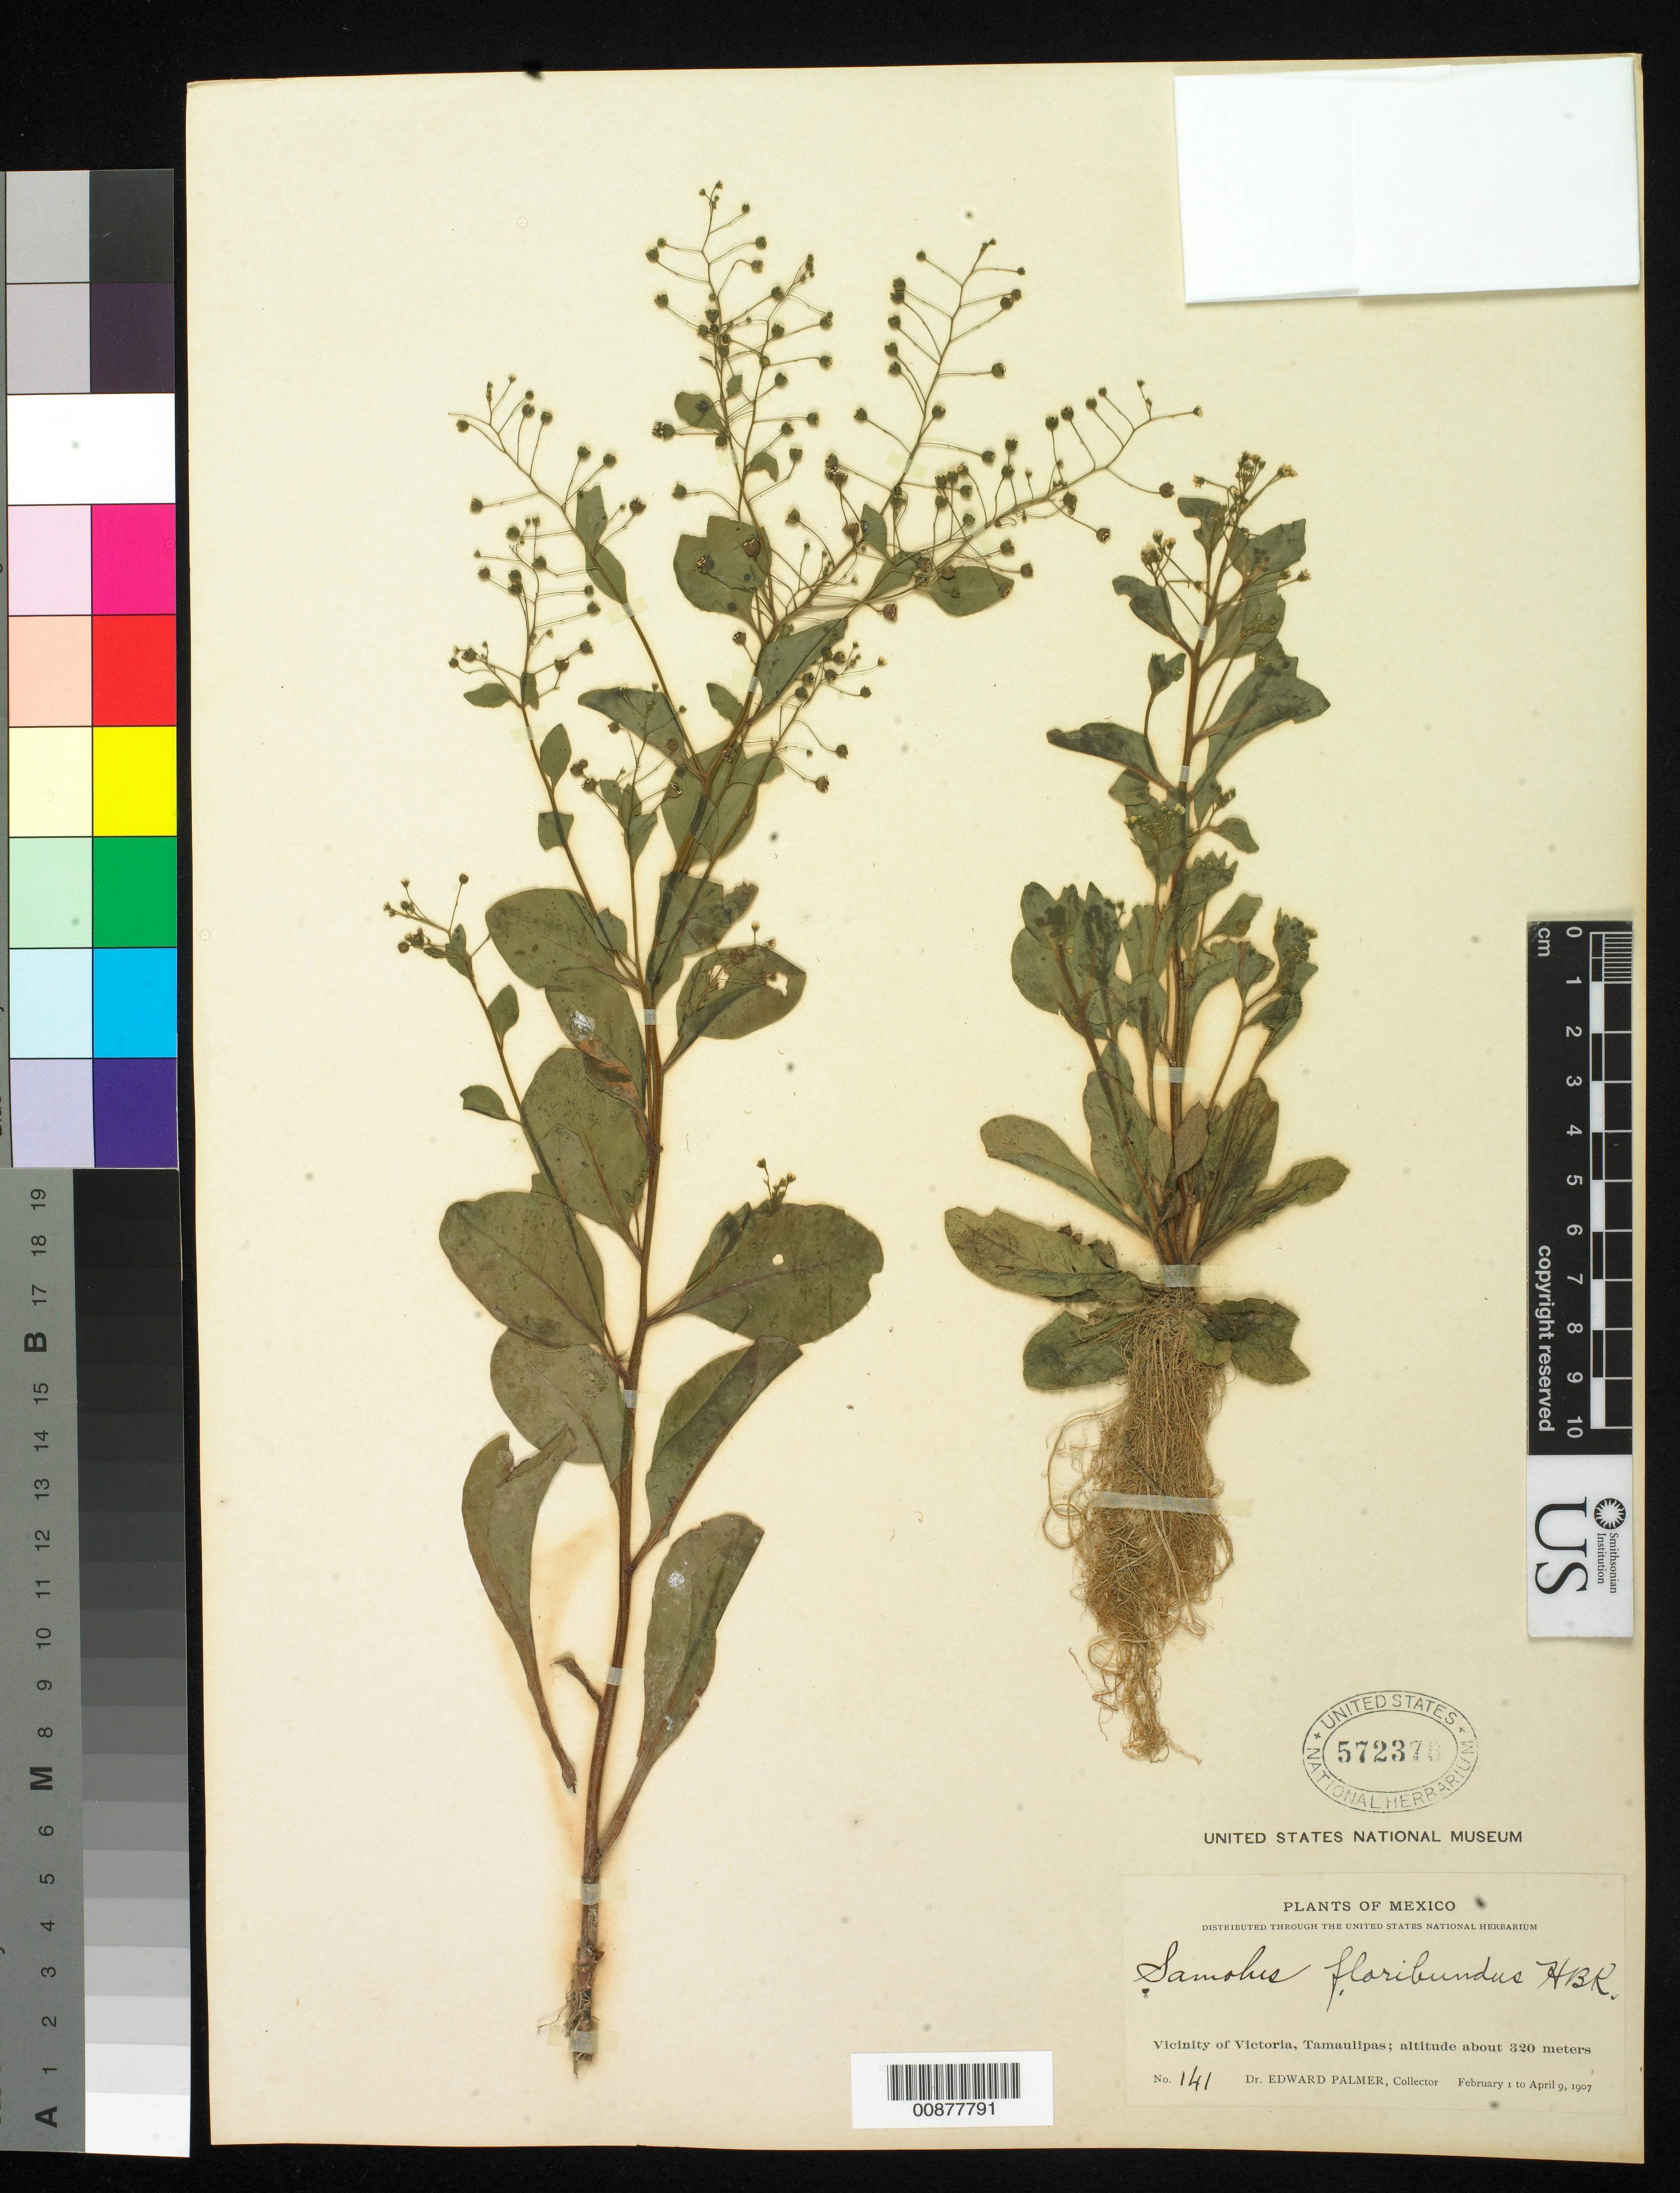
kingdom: Plantae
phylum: Tracheophyta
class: Magnoliopsida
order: Ericales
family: Primulaceae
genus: Samolus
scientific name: Samolus floribundus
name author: Kunth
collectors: E. Palmer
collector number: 141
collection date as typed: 01 Feb 1907 to 09 Apr 1907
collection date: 1907-02-01/1907-04-09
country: Mexico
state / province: Tamaulipas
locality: Vicinity of Victoria.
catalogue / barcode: US 572370